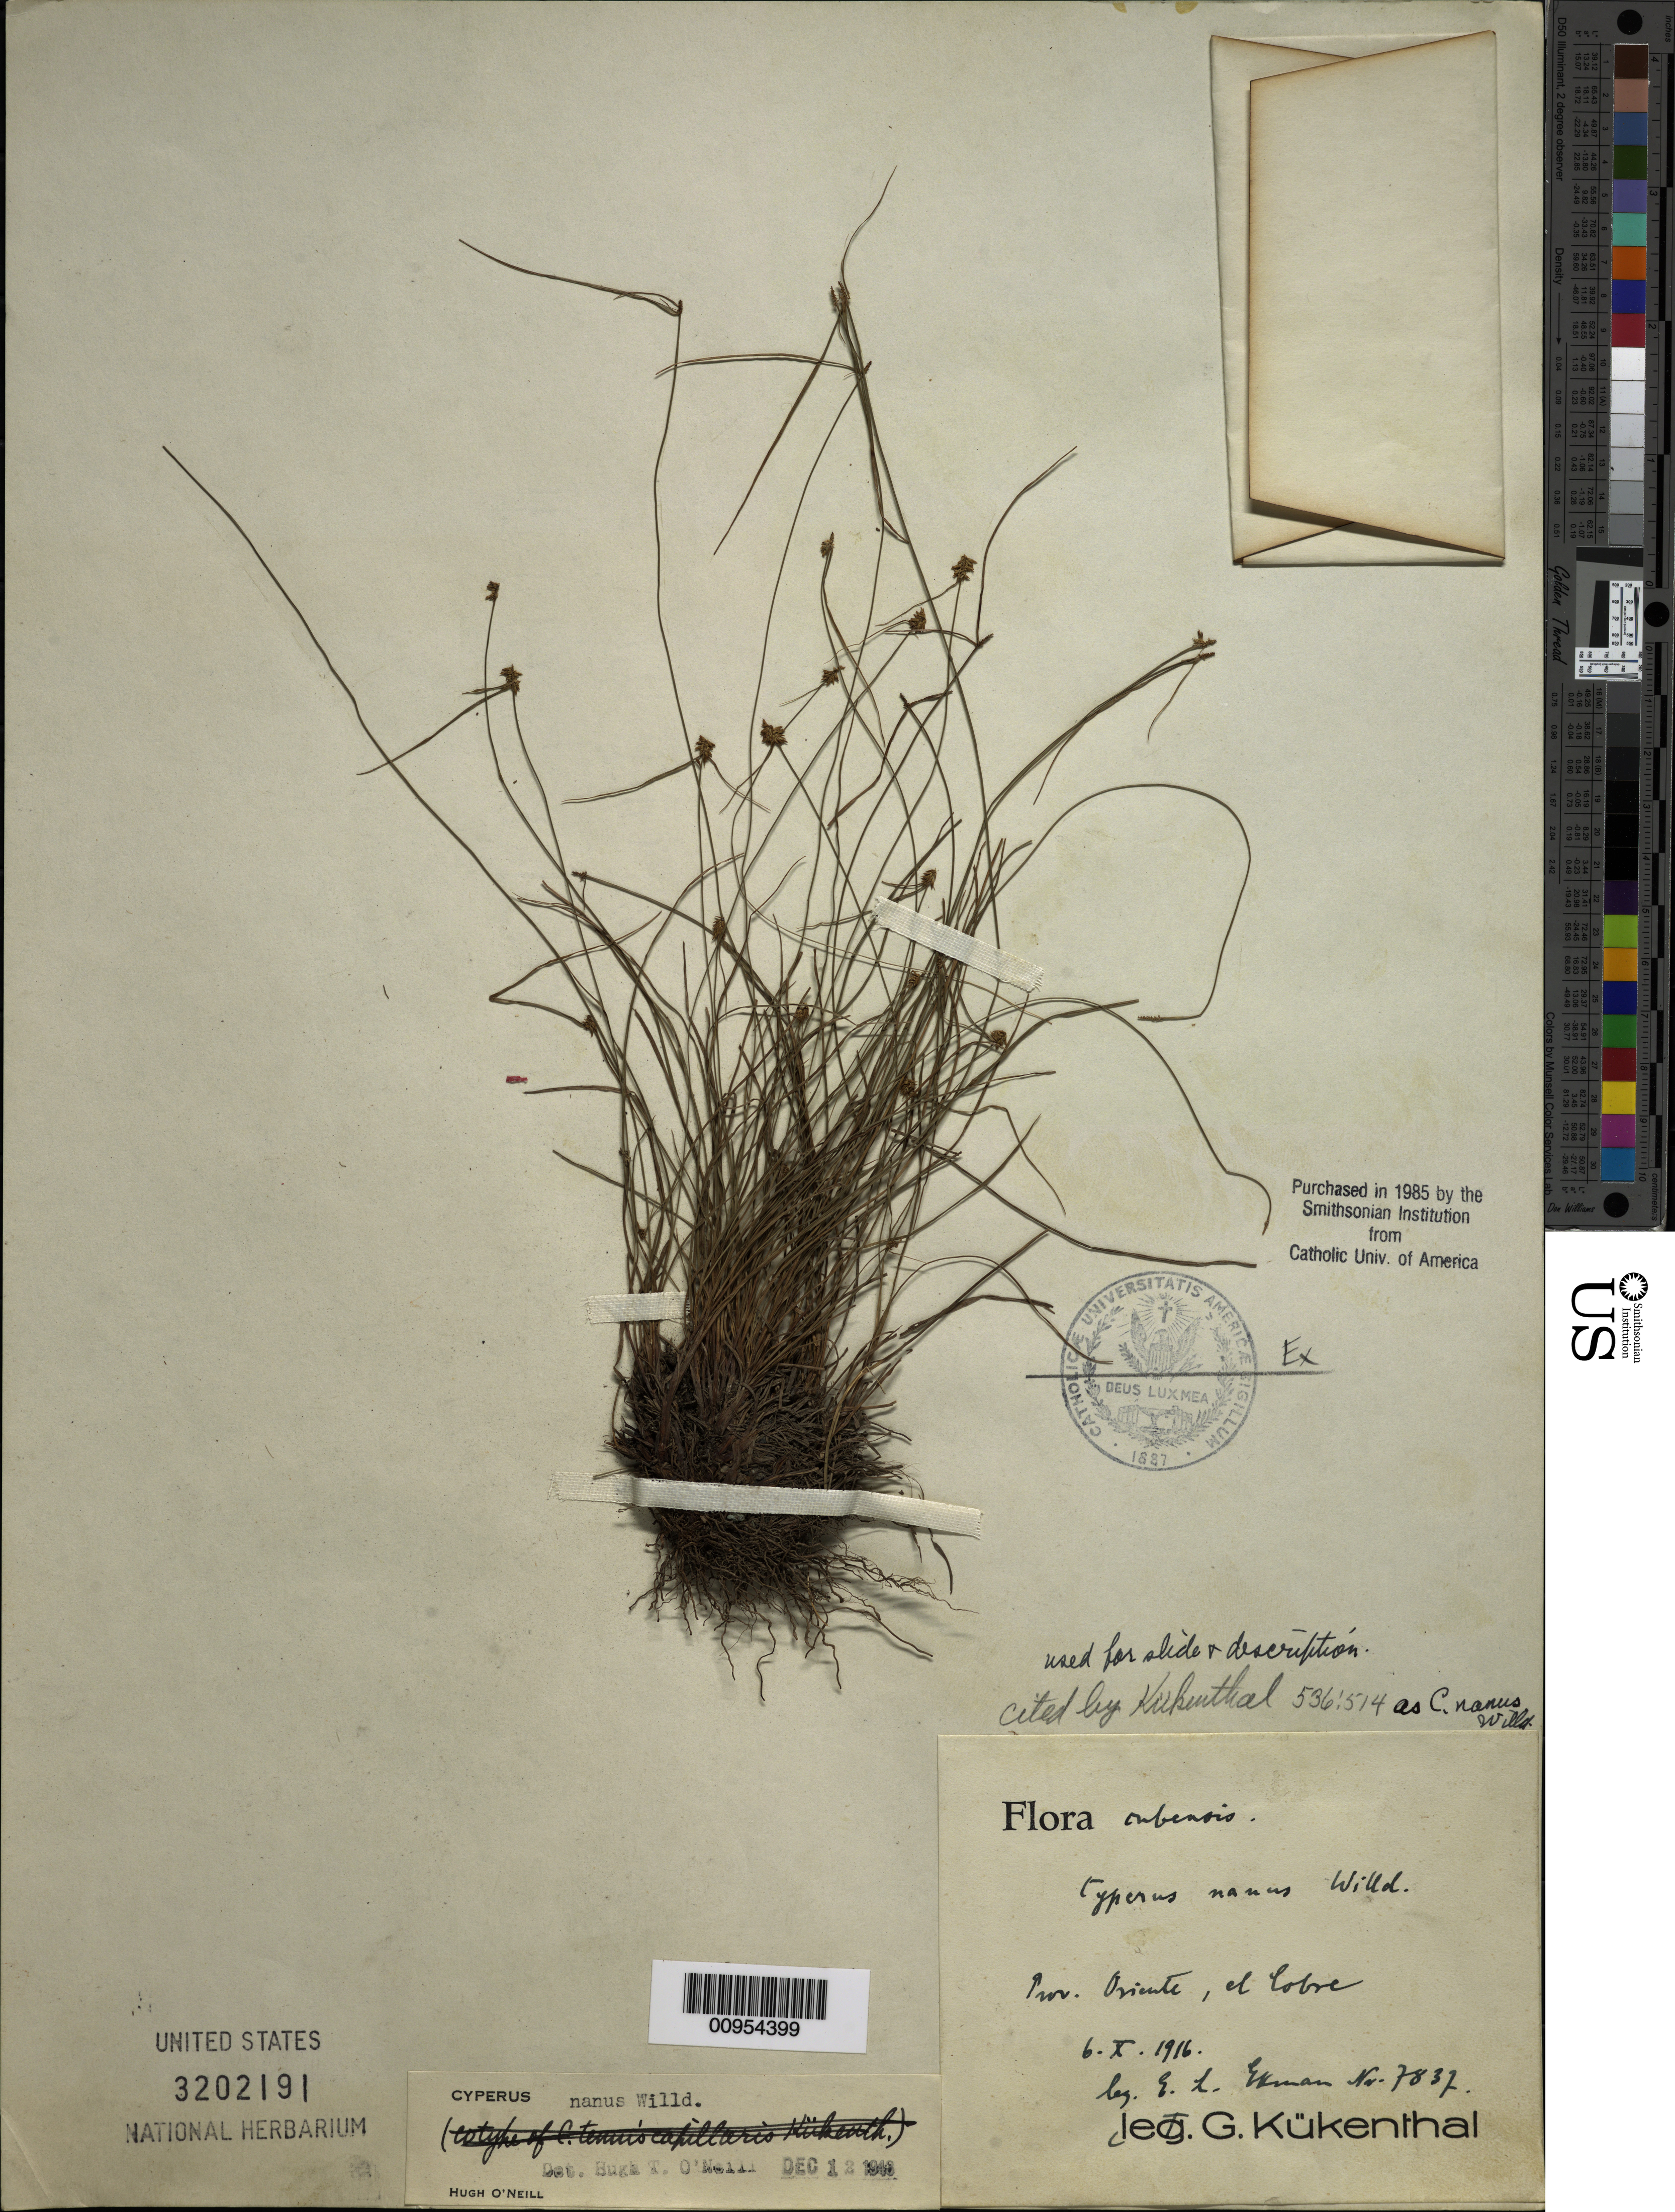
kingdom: Plantae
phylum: Tracheophyta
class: Liliopsida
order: Poales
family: Cyperaceae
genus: Cyperus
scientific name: Cyperus nanus var. nanus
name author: Willd.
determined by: Ekman, E. L.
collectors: E. L. Ekman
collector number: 7837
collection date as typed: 06 Oct 1916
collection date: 1916-10-06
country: Cuba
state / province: Oriente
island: Cuba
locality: El Cobre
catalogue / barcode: US 3202191